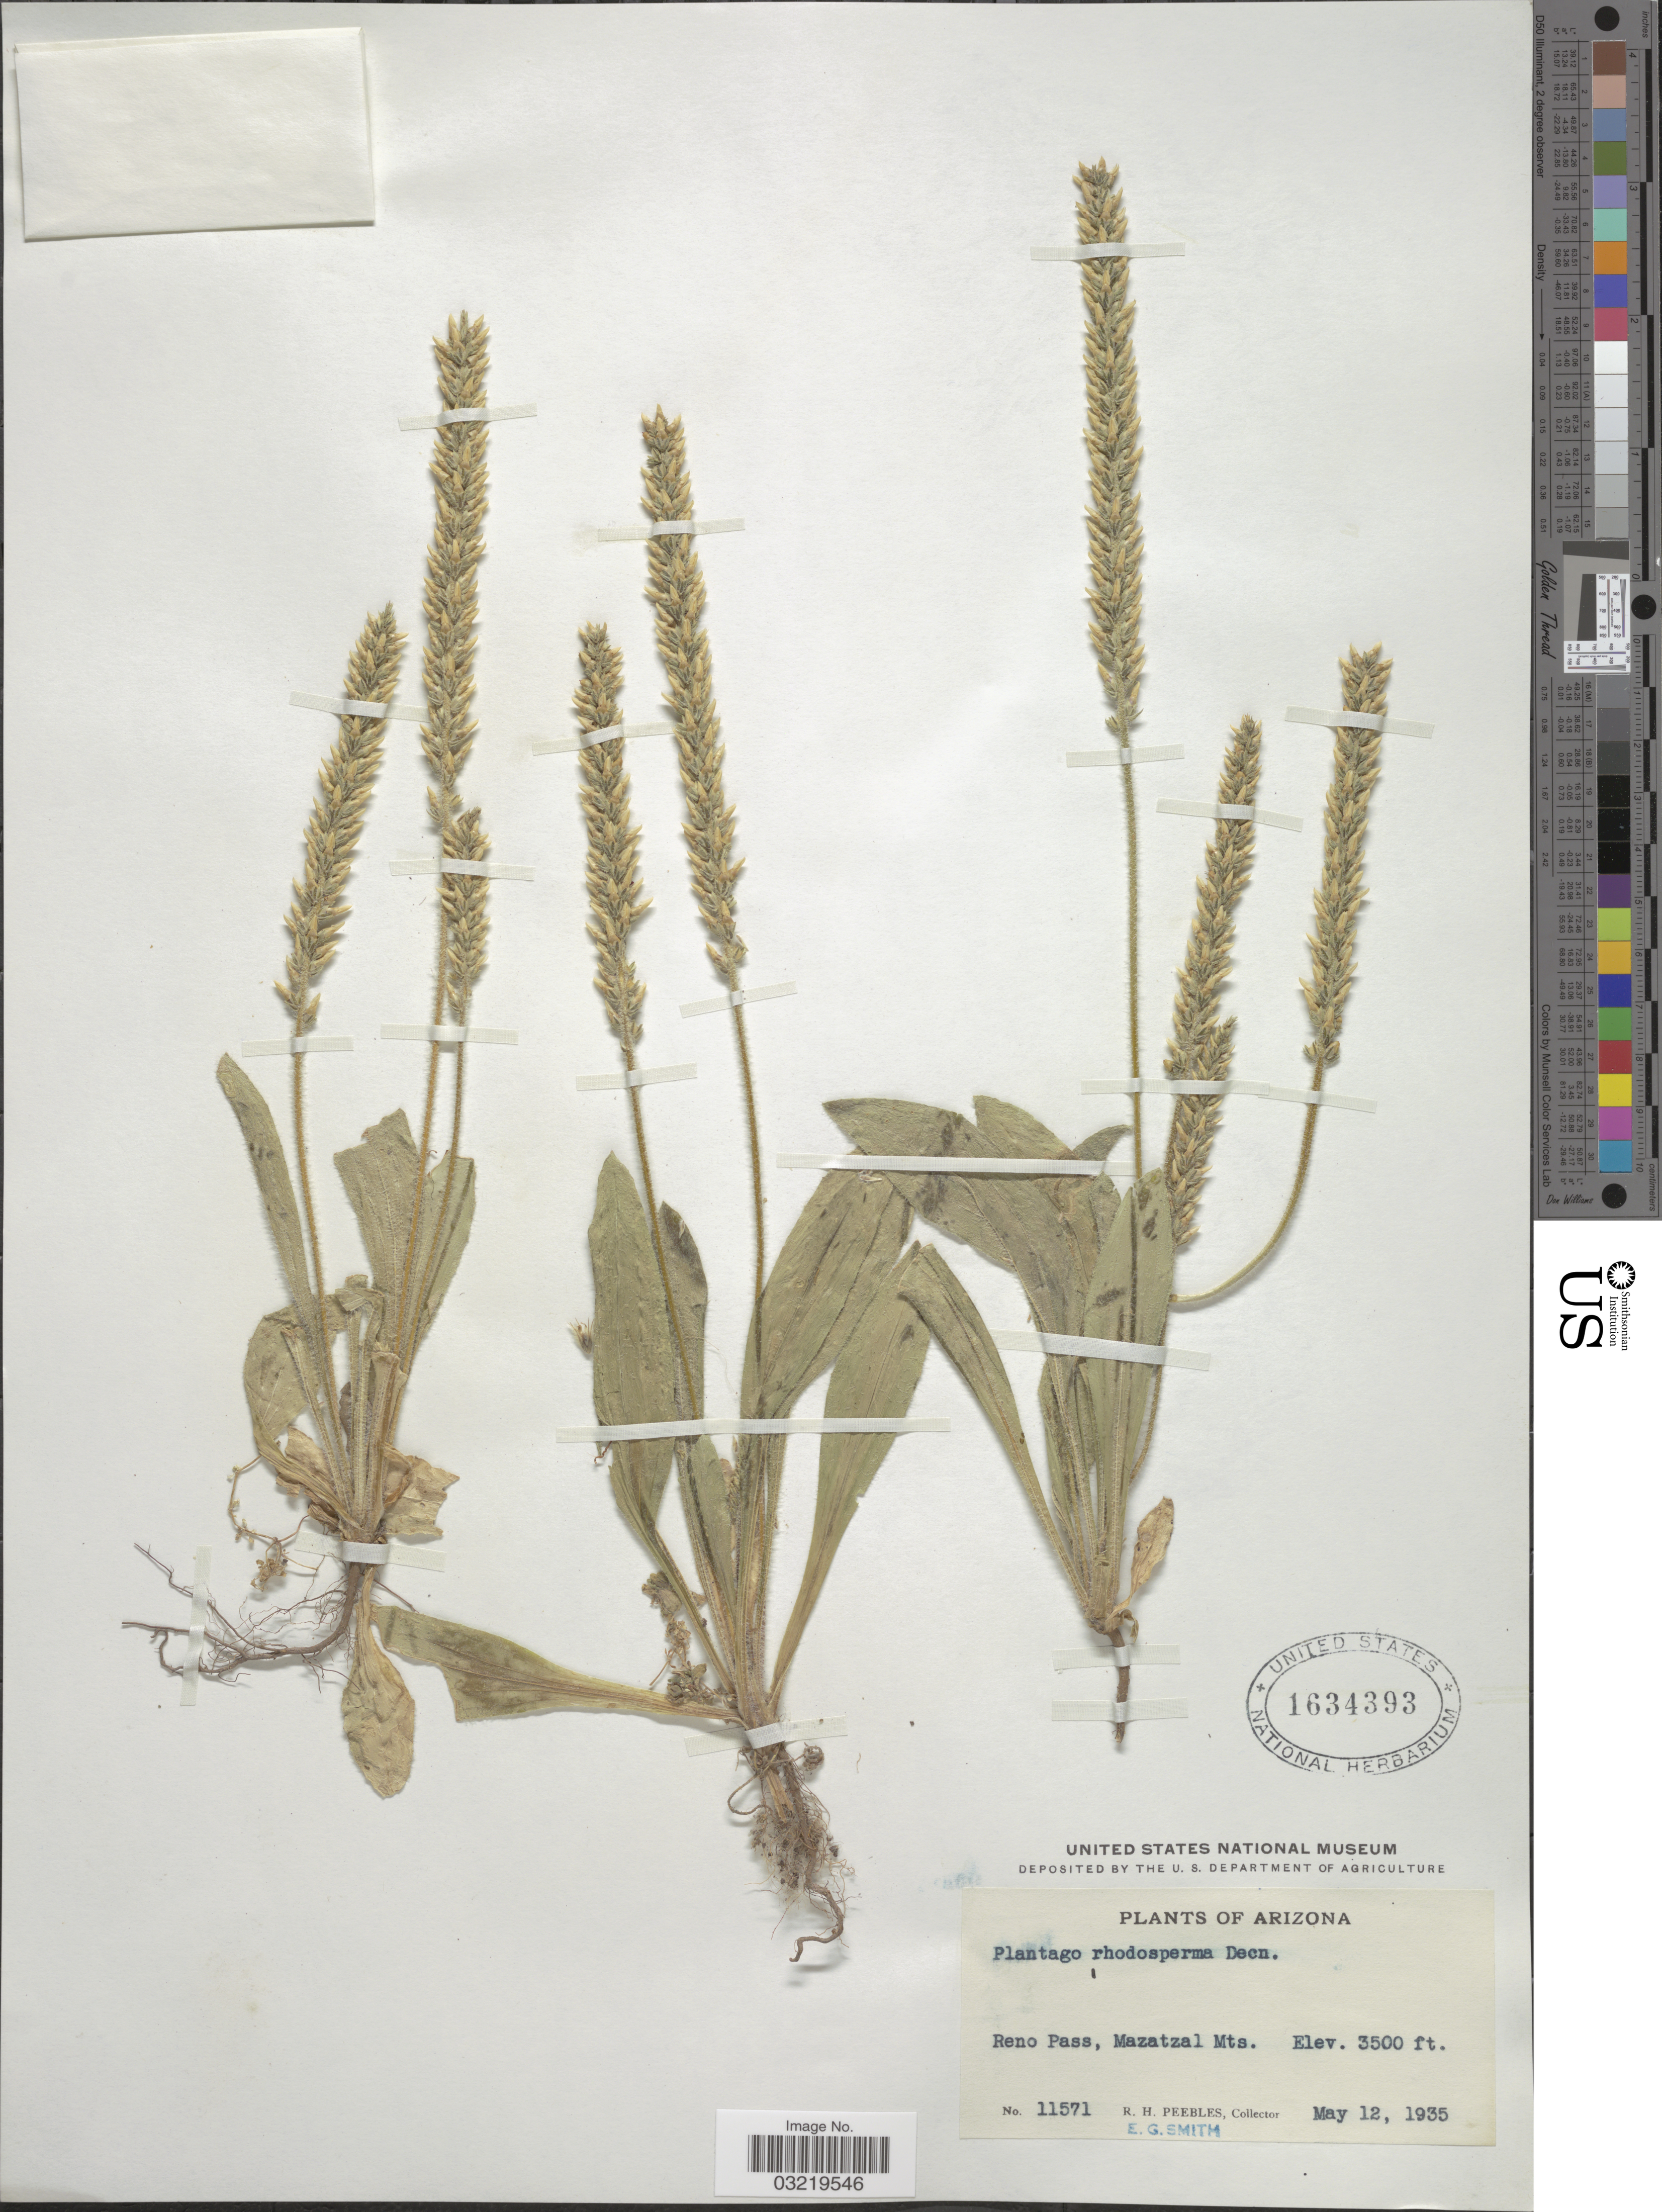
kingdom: Plantae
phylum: Tracheophyta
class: Magnoliopsida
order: Lamiales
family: Plantaginaceae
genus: Plantago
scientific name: Plantago rhodosperma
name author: Decne.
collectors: R. H. Peebles & E. G. Smith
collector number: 11571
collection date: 1935-05-12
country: United States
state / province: Arizona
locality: Reno Pass, Mazatzal Mts.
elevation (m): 1067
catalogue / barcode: US 1634393